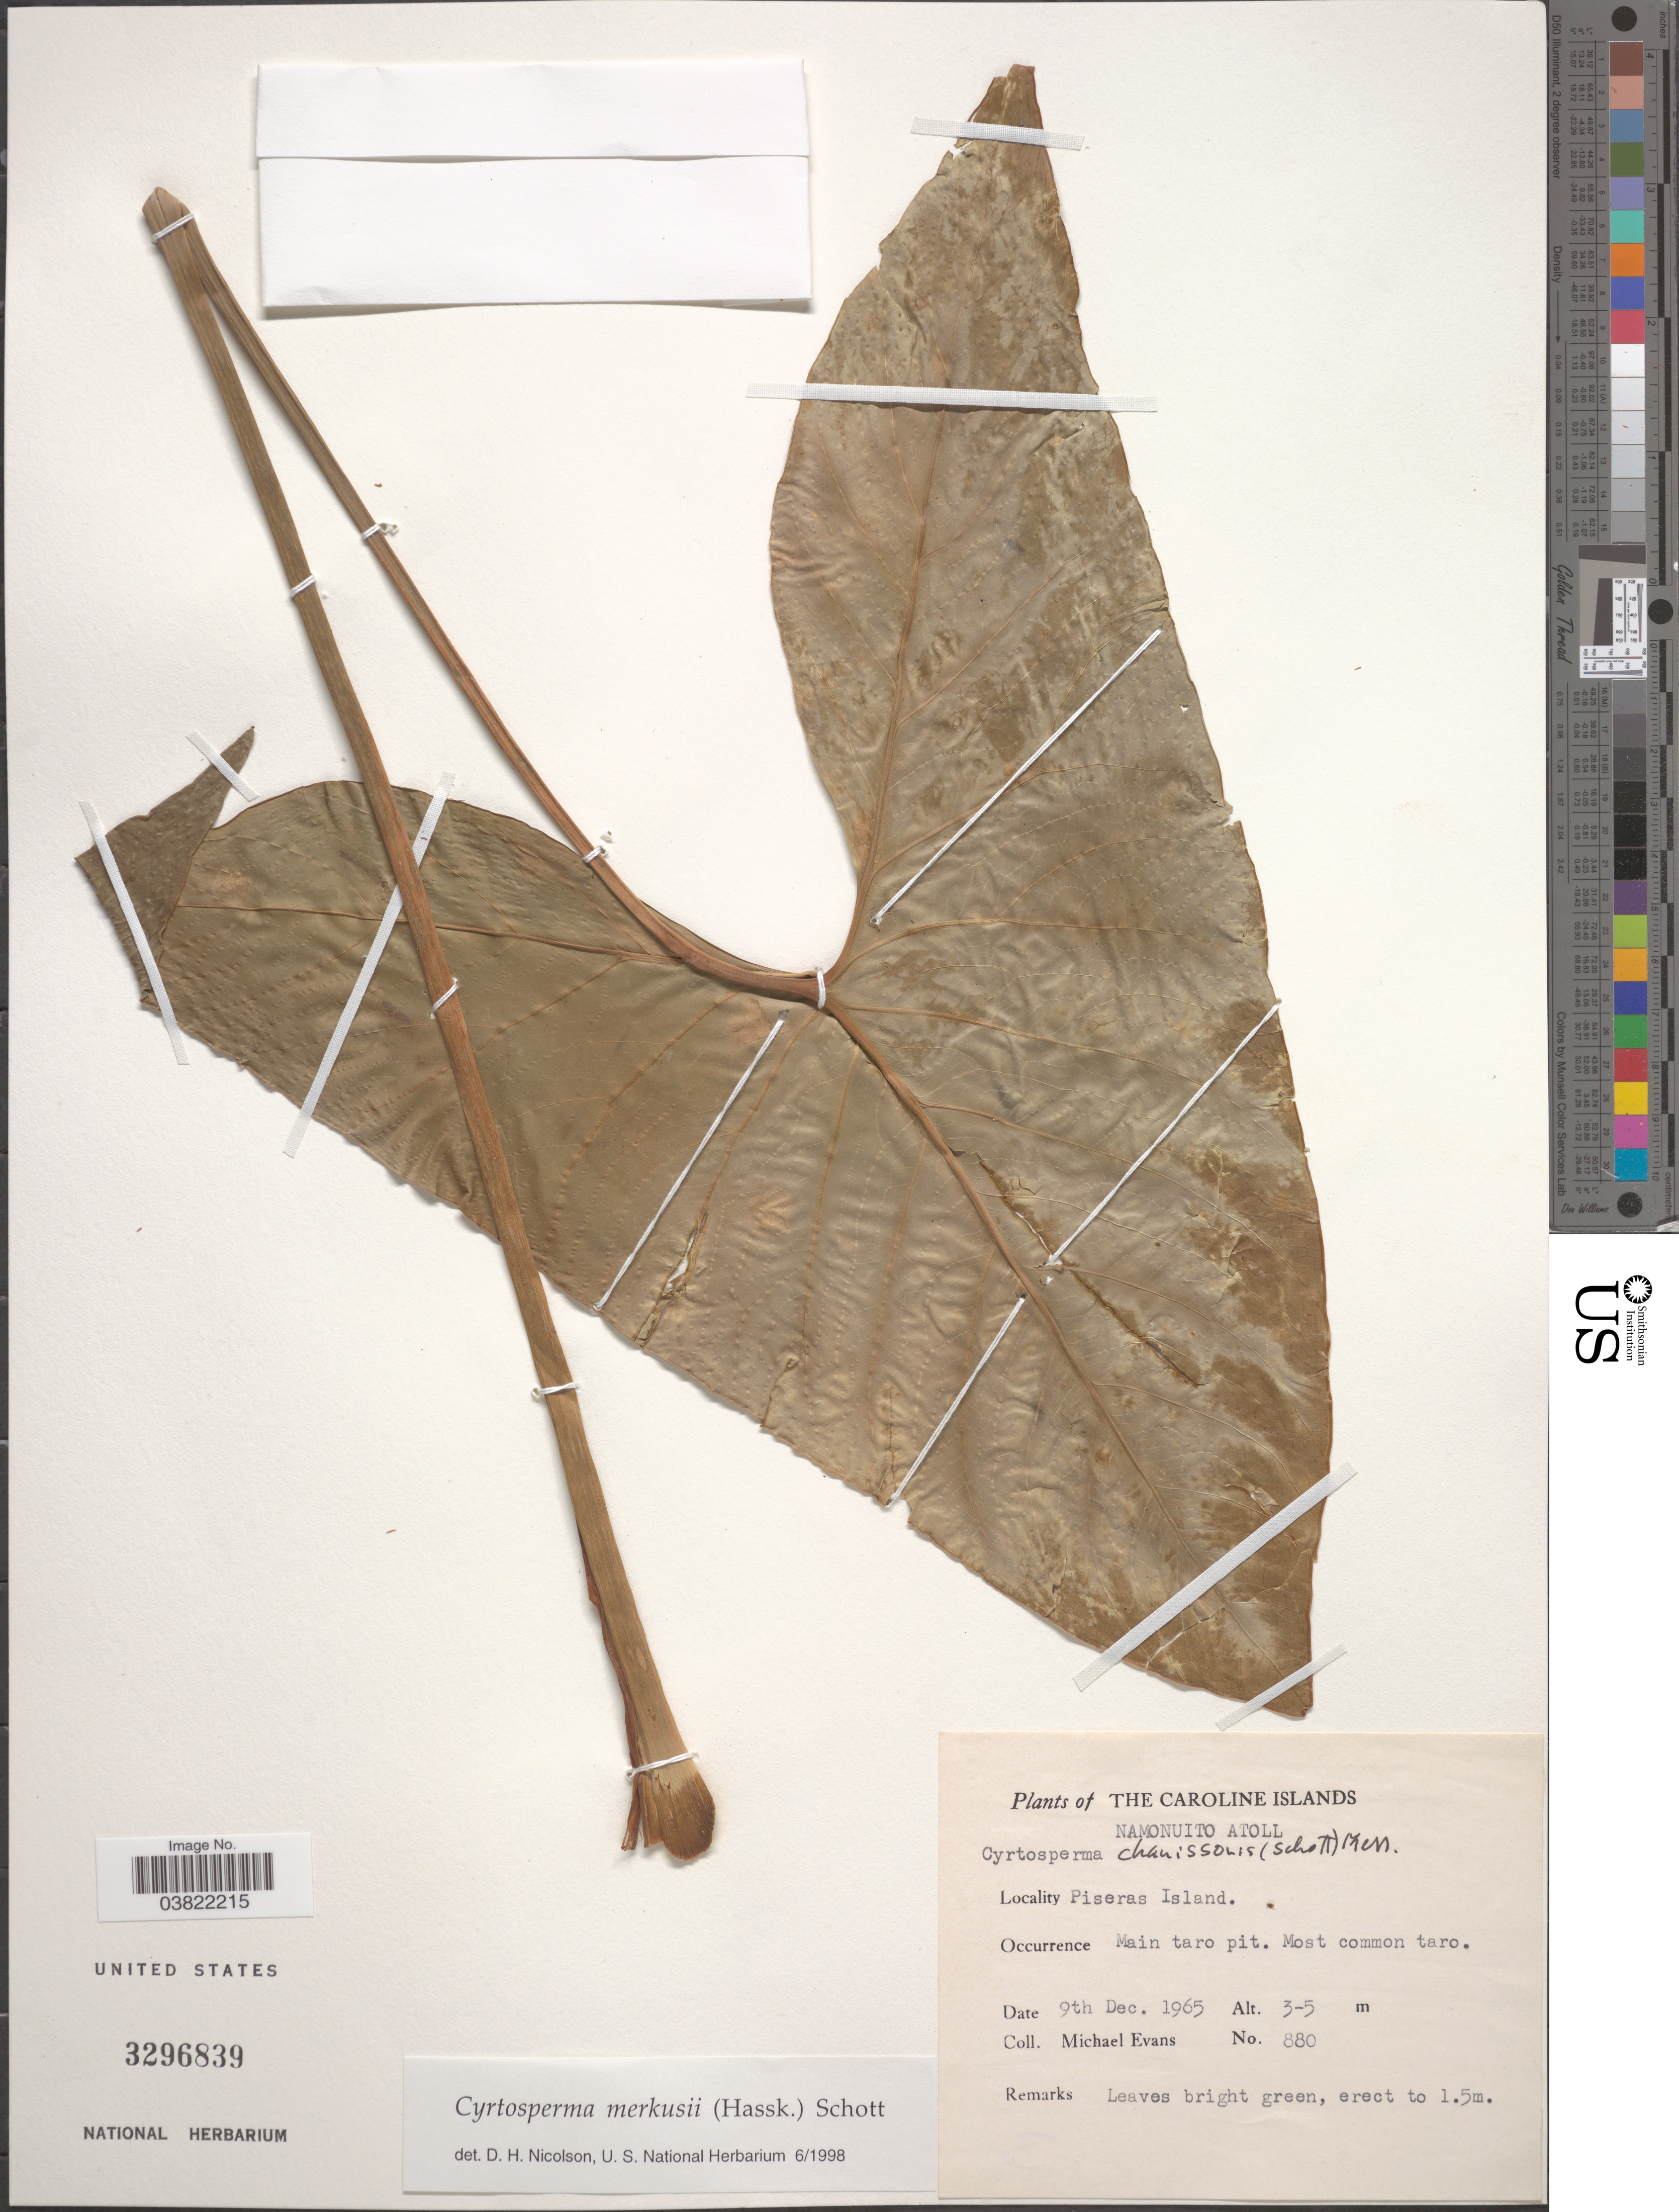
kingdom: Plantae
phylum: Tracheophyta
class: Liliopsida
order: Alismatales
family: Araceae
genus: Cyrtosperma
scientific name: Cyrtosperma merkusii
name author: (Hassk.) Schott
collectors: M. Evans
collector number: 880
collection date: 1965-12-09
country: Micronesia, Federated States of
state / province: Truk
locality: The Caroline Islands. Namonuito Atoll. Piseras Island.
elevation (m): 3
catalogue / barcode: US 3296839